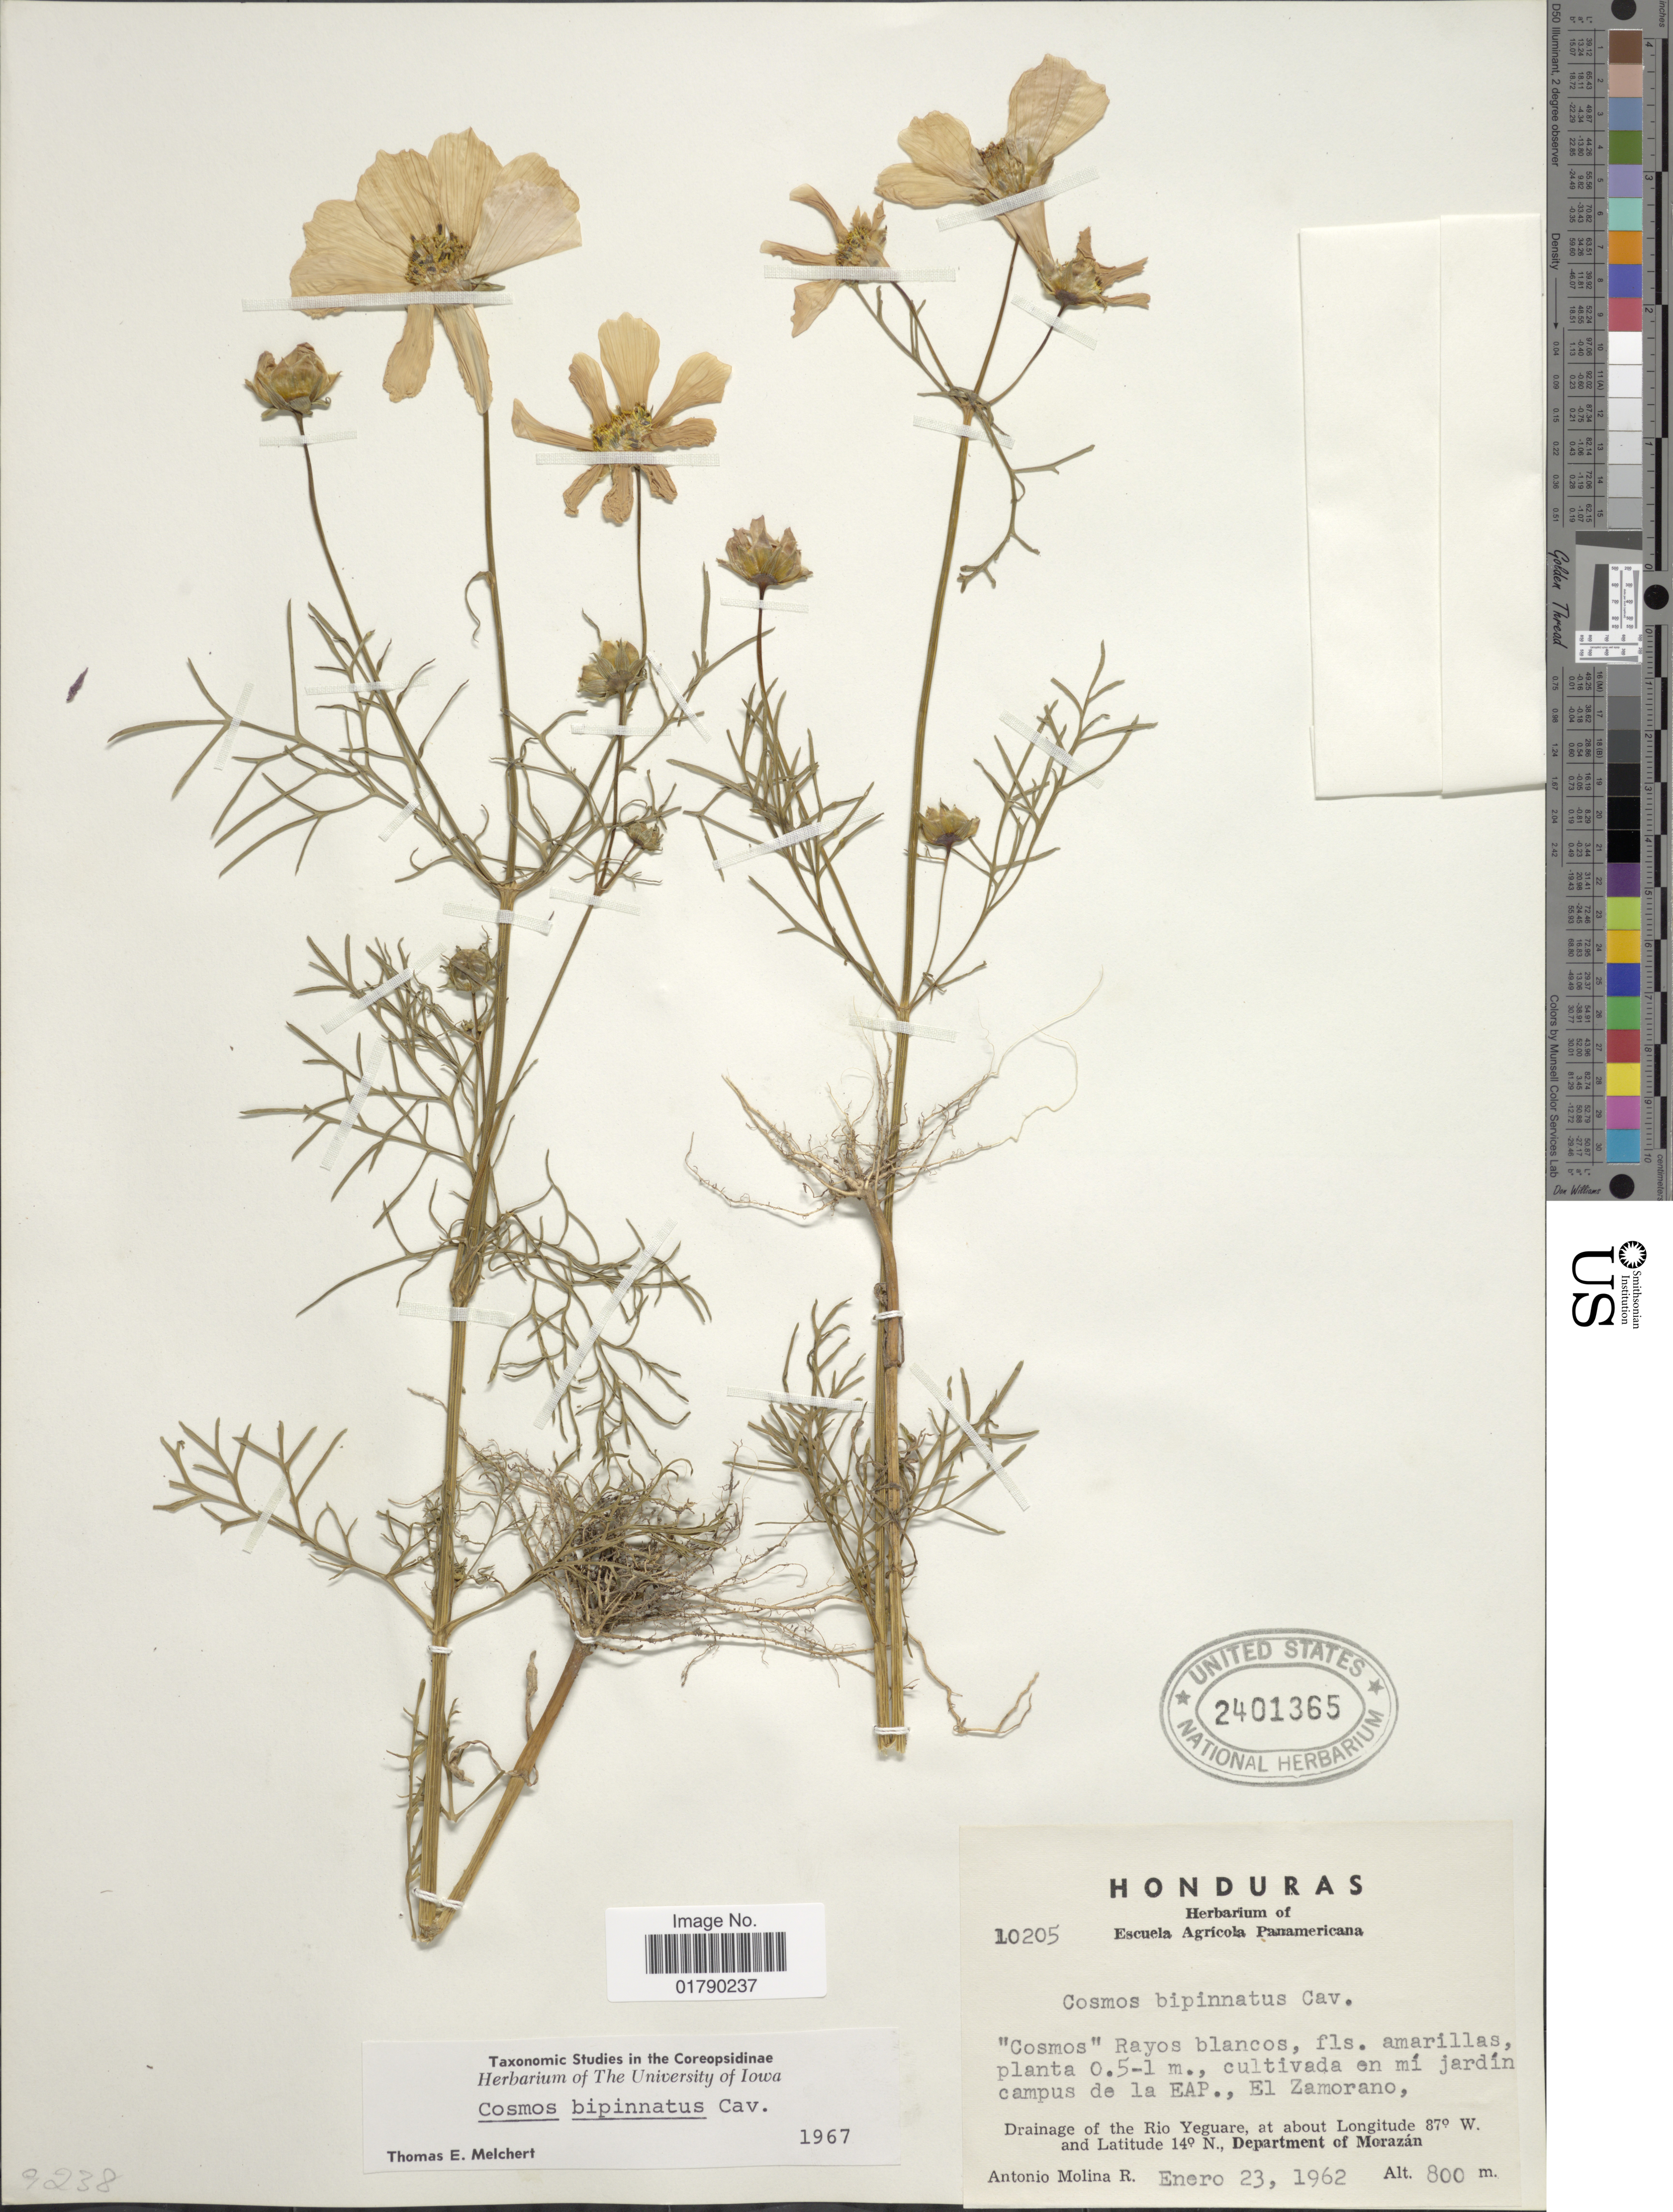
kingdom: Plantae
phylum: Tracheophyta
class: Magnoliopsida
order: Asterales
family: Asteraceae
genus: Cosmos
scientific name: Cosmos bipinnatus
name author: Cav.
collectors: A. Molina R.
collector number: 10205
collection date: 1962-01-23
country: Honduras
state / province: Fco. Morazán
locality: Jardin campusde la EAP, El Zamorano, drainage of the Rio Yeguare, Department of Morazan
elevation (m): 800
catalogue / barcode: US 2401365